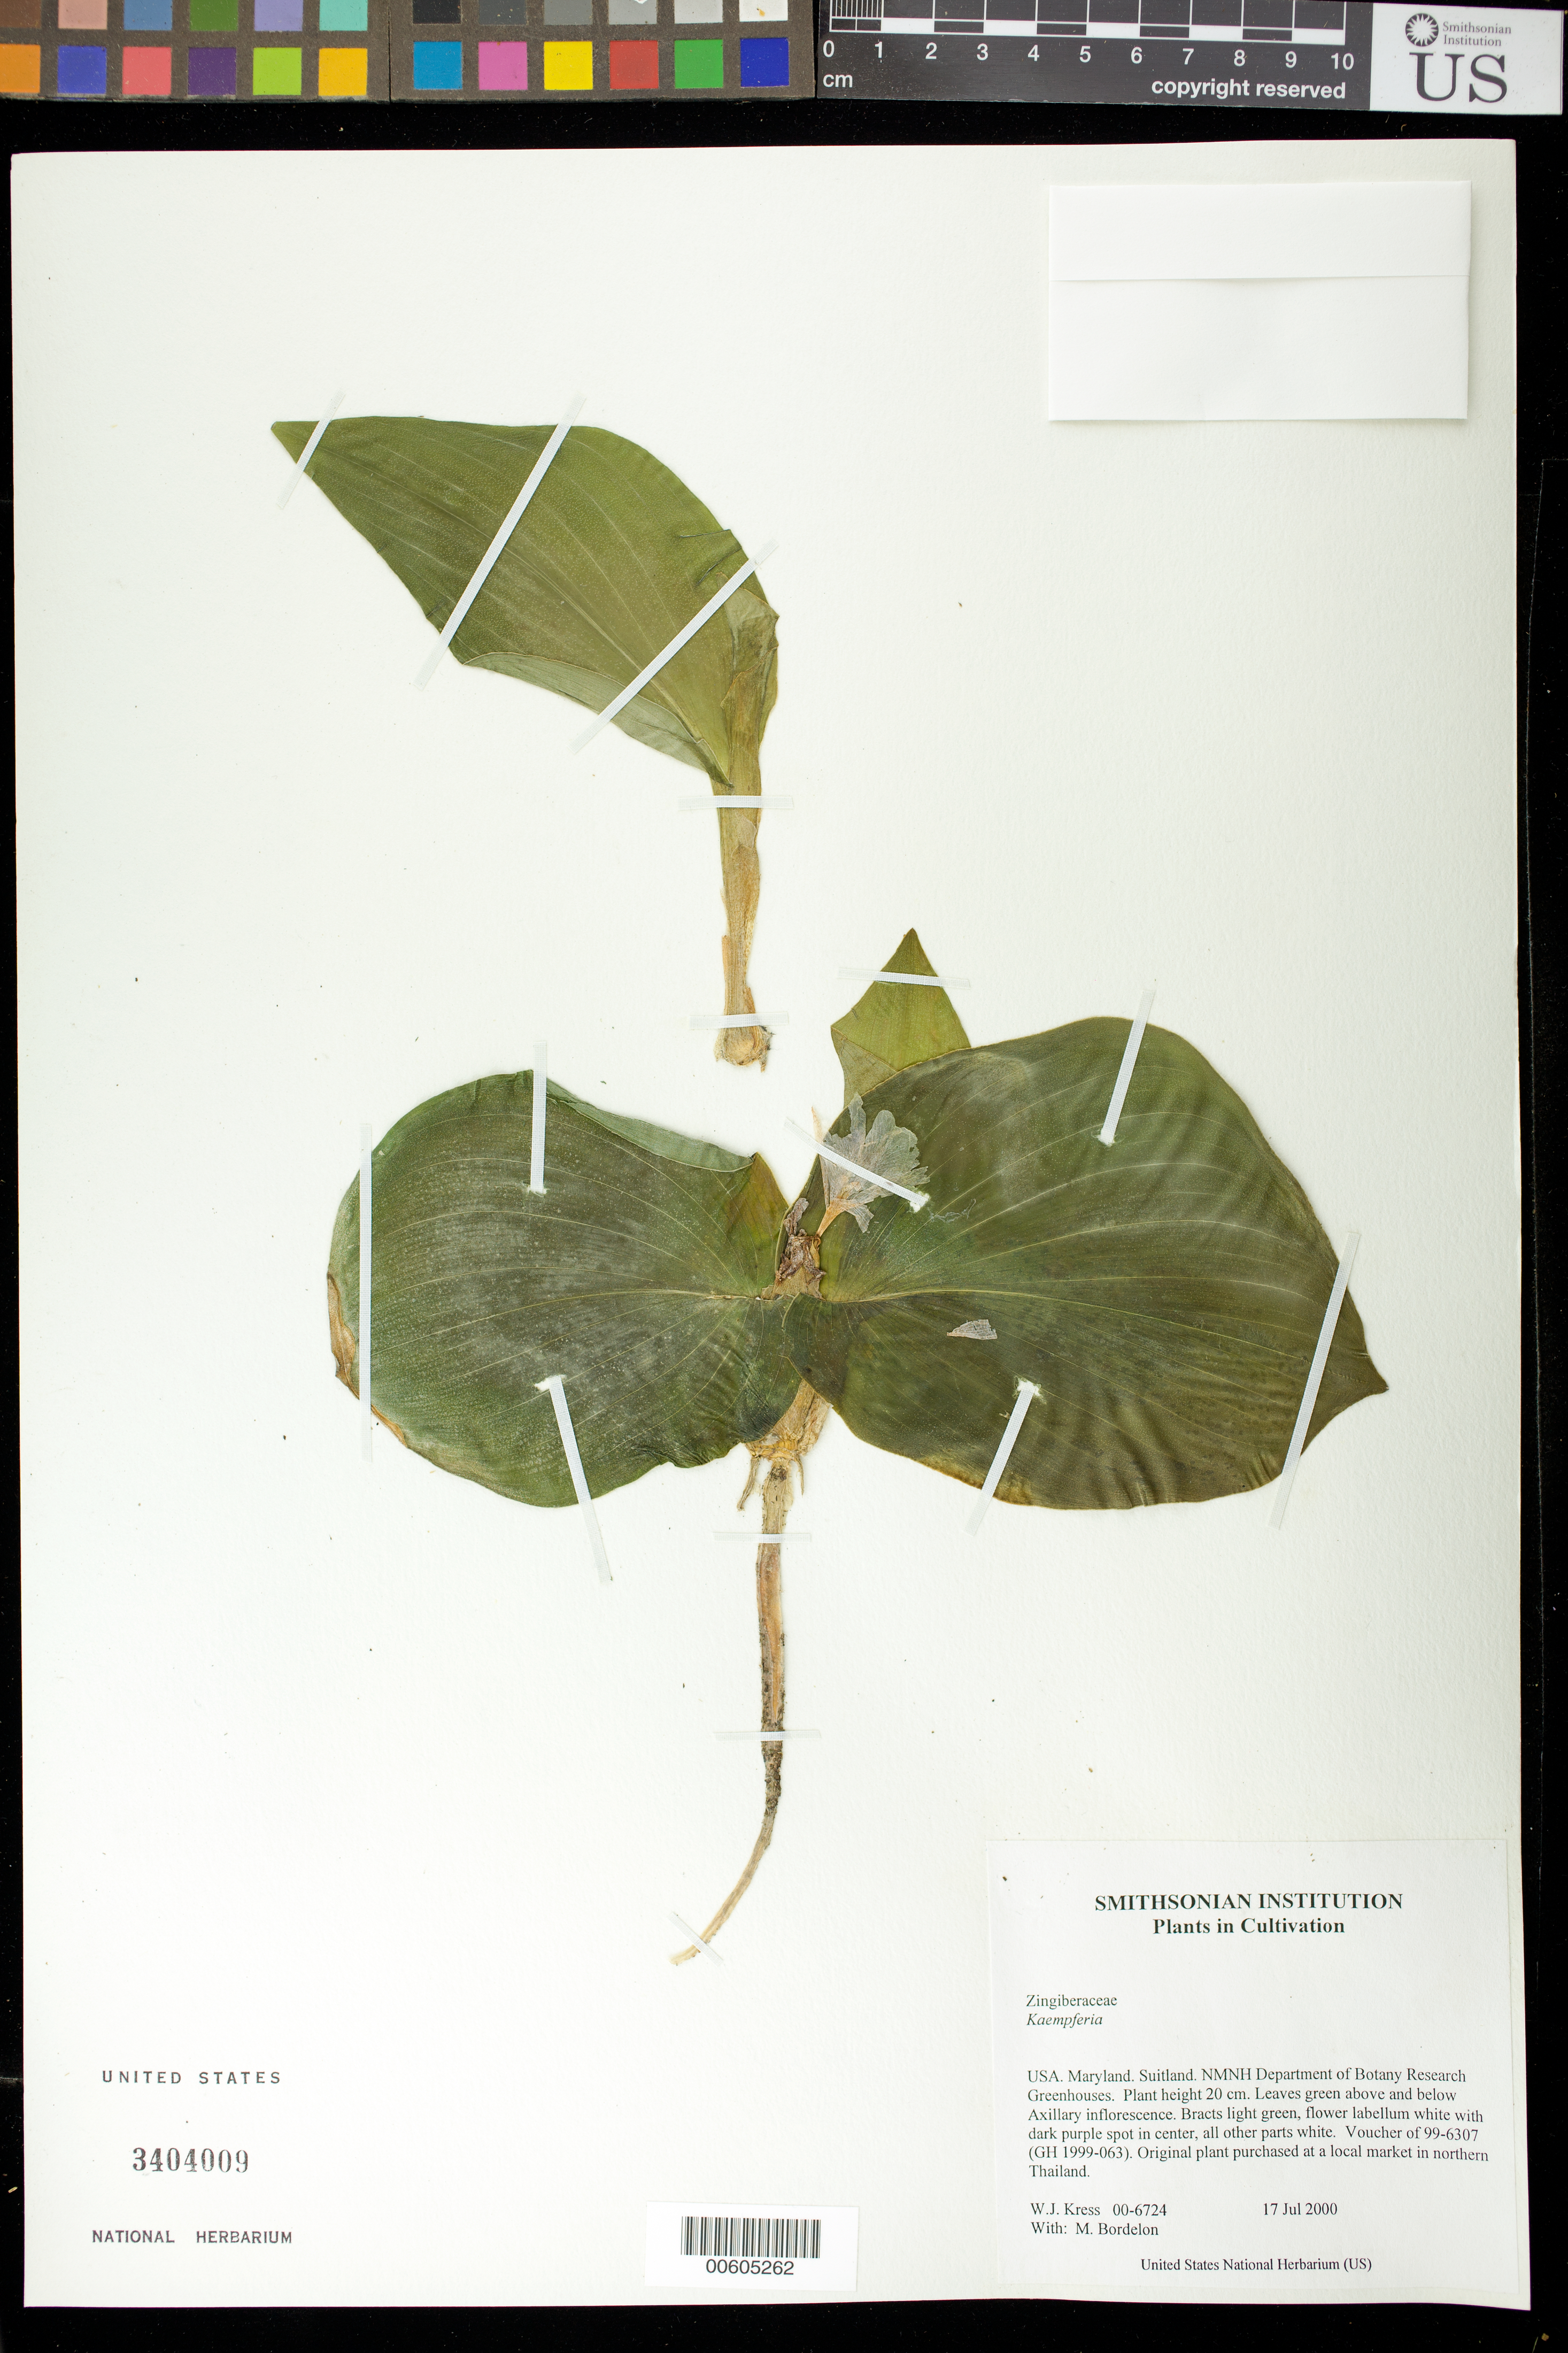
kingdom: Plantae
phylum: Tracheophyta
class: Liliopsida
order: Zingiberales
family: Zingiberaceae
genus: Kaempferia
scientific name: Kaempferia sp.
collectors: W. J. Kress & M. Bordelon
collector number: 00-6724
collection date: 2000-07-17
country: United States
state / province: Maryland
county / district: Prince George's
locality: NMNH Botany Research Greenhouses. Suitland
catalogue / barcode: US 3404009